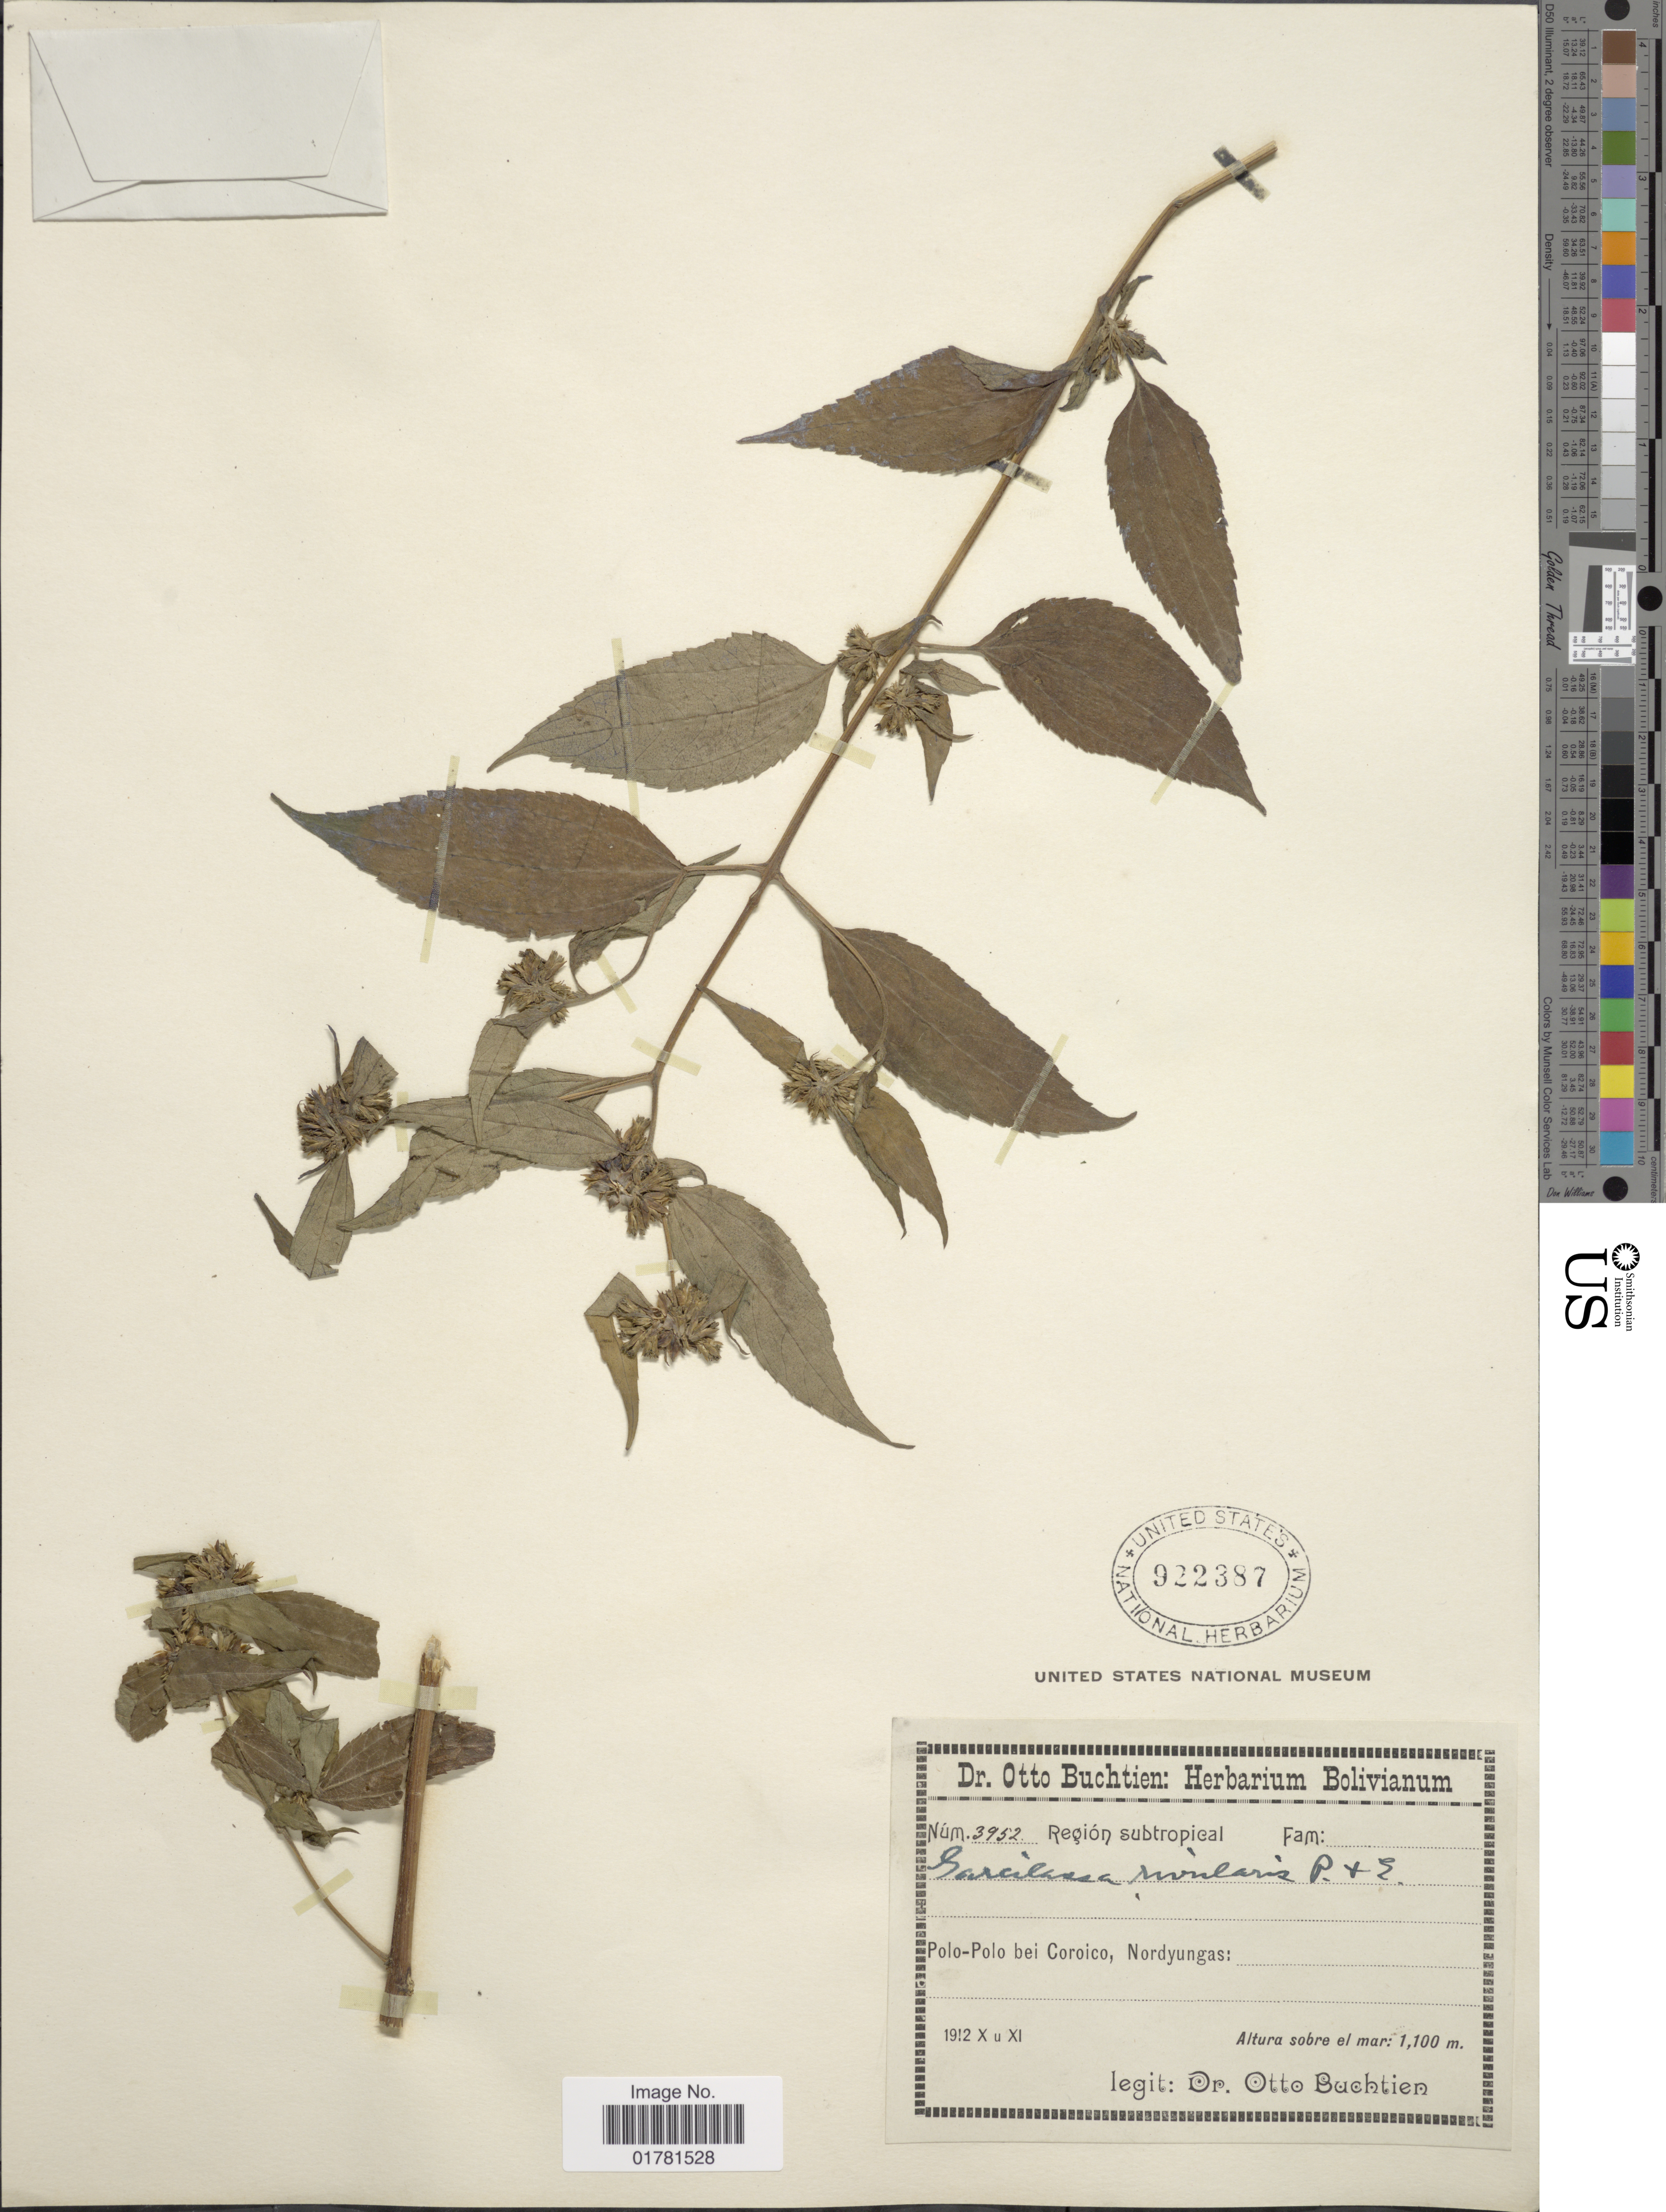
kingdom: Plantae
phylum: Tracheophyta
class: Magnoliopsida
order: Asterales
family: Asteraceae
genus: Garcilassa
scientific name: Garcilassa rivularis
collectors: O. Buchtien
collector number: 3952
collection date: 1912-10/1912-11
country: Bolivia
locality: Polo-Polo bei Coroico, Nordyungas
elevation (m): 1100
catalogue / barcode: US 922387